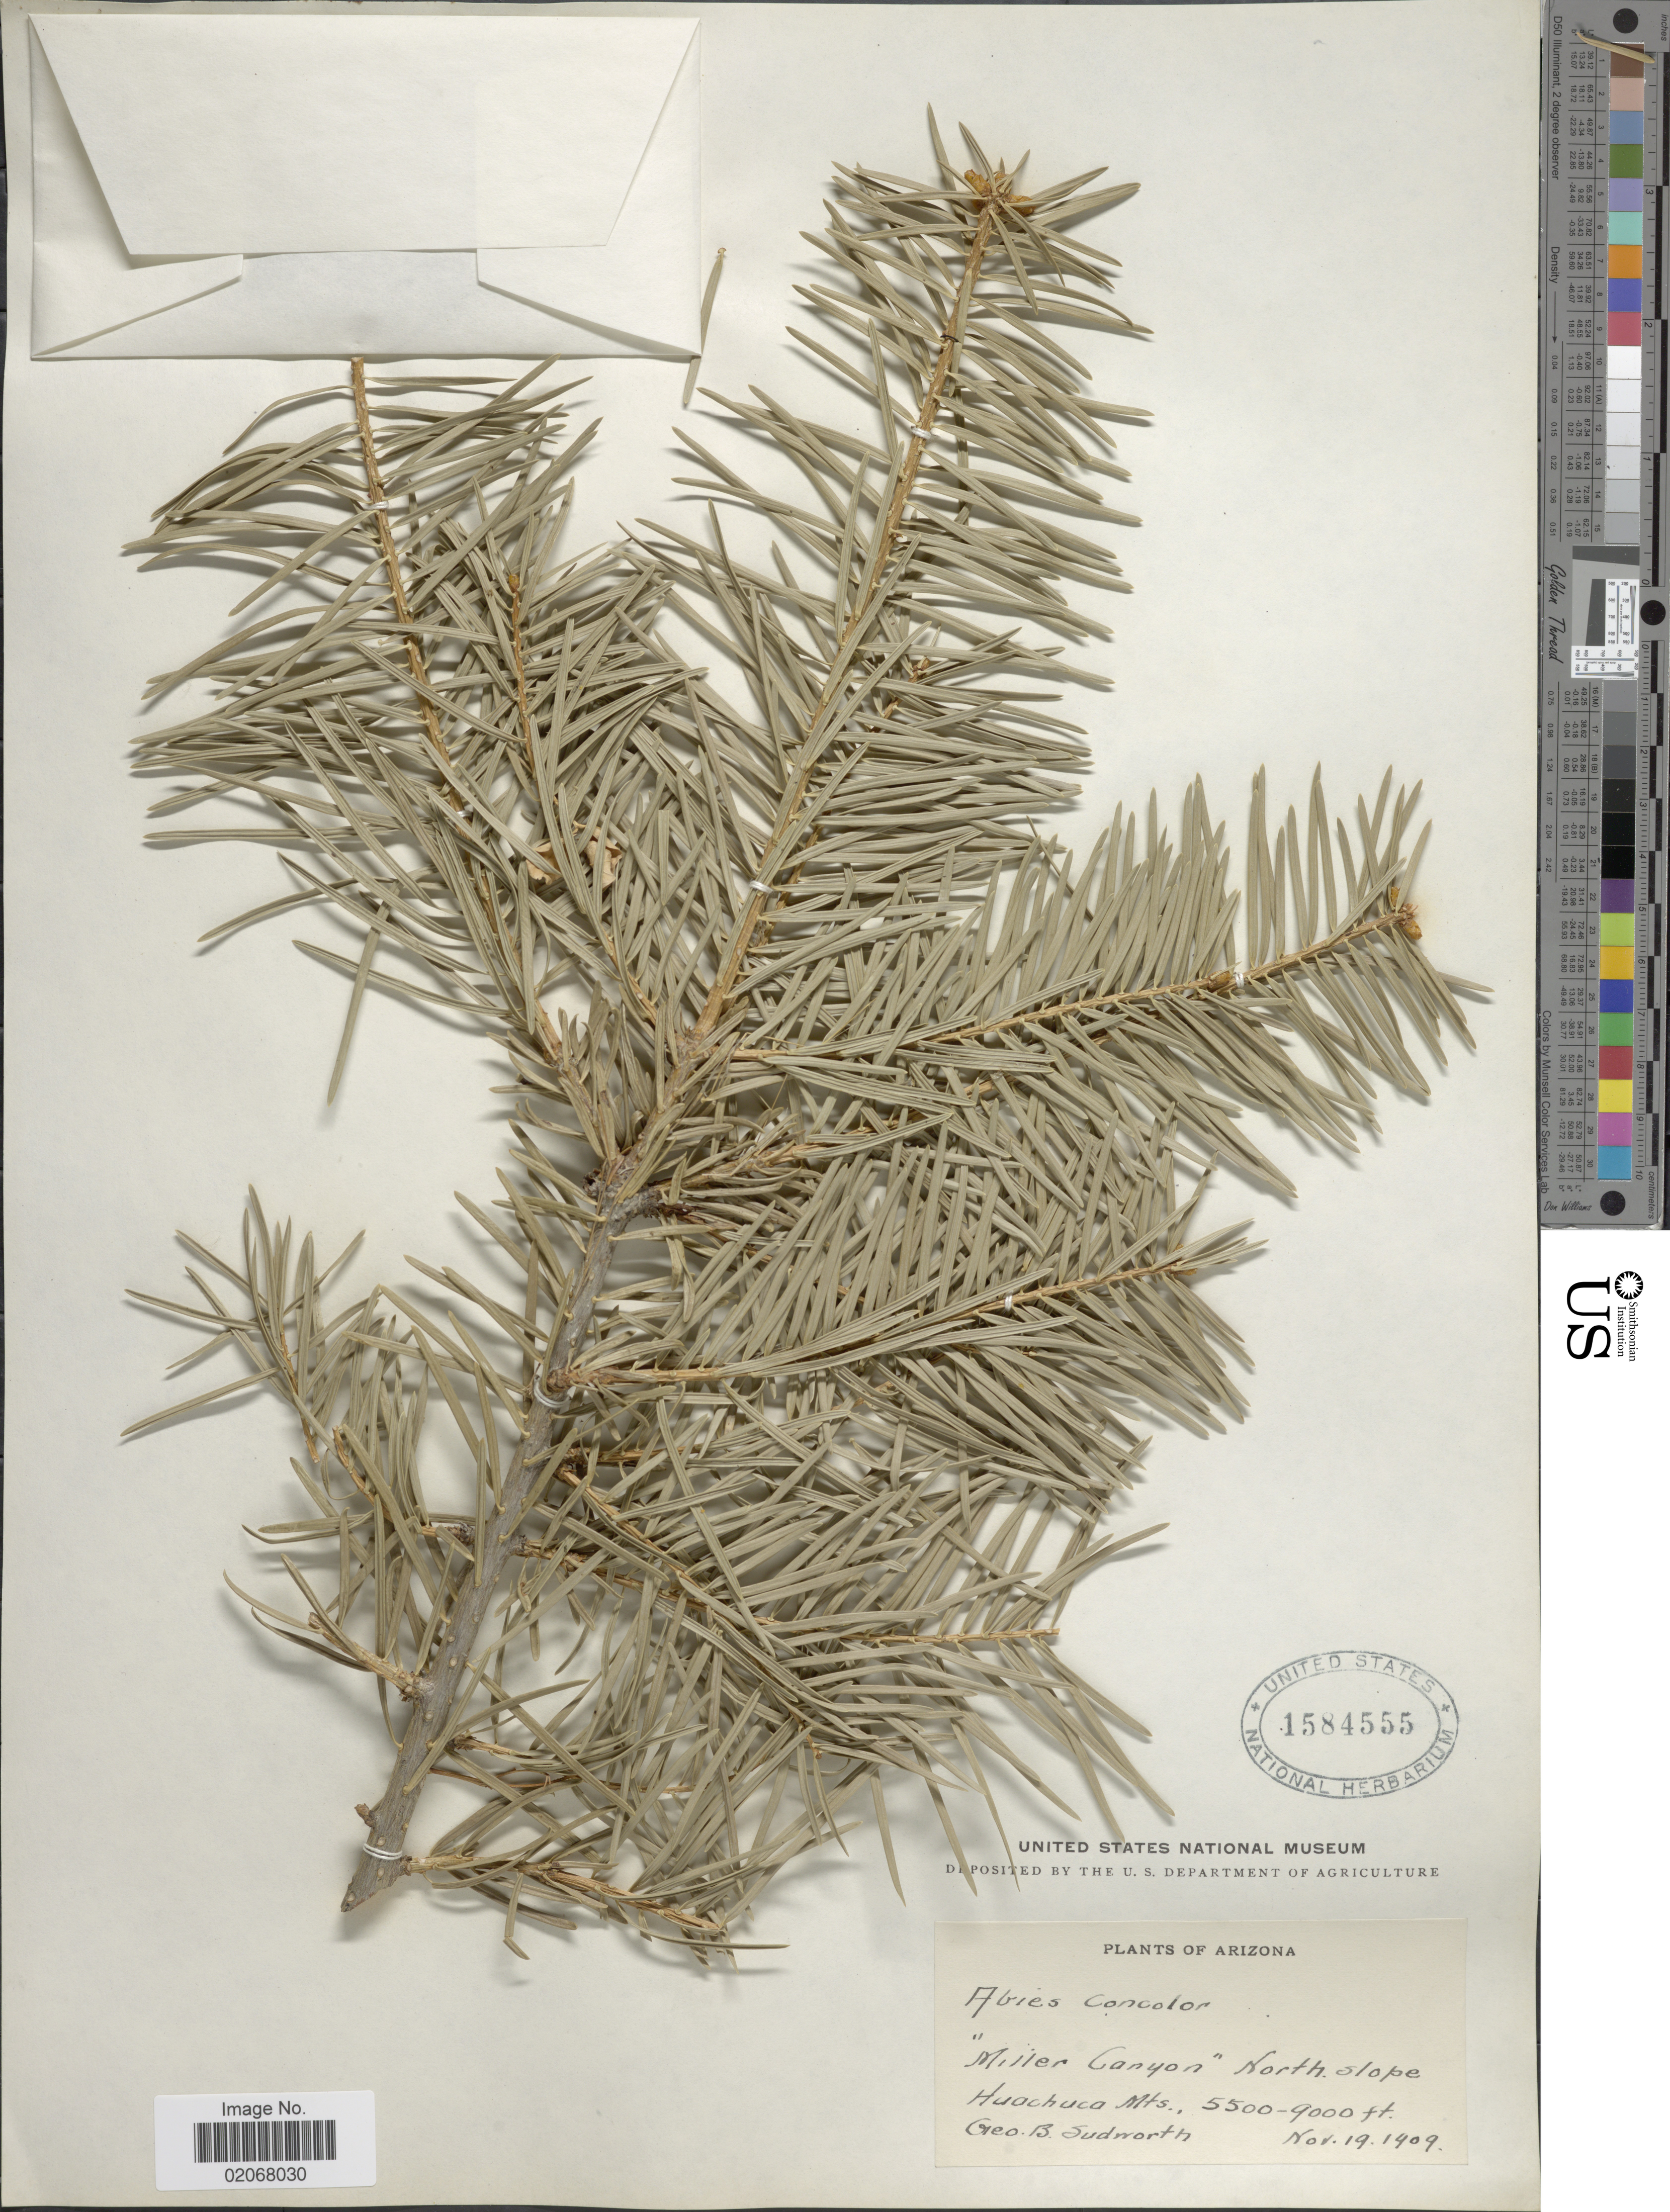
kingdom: Plantae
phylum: Tracheophyta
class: Pinopsida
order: Pinales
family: Pinaceae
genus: Abies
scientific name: Abies concolor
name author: (Gordon & Glend.) Lindl. ex Hildebr.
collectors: G. B. Sudworth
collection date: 1909-11-19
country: United States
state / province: Arizona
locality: miller Canyon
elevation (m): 1676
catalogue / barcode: US 1584555